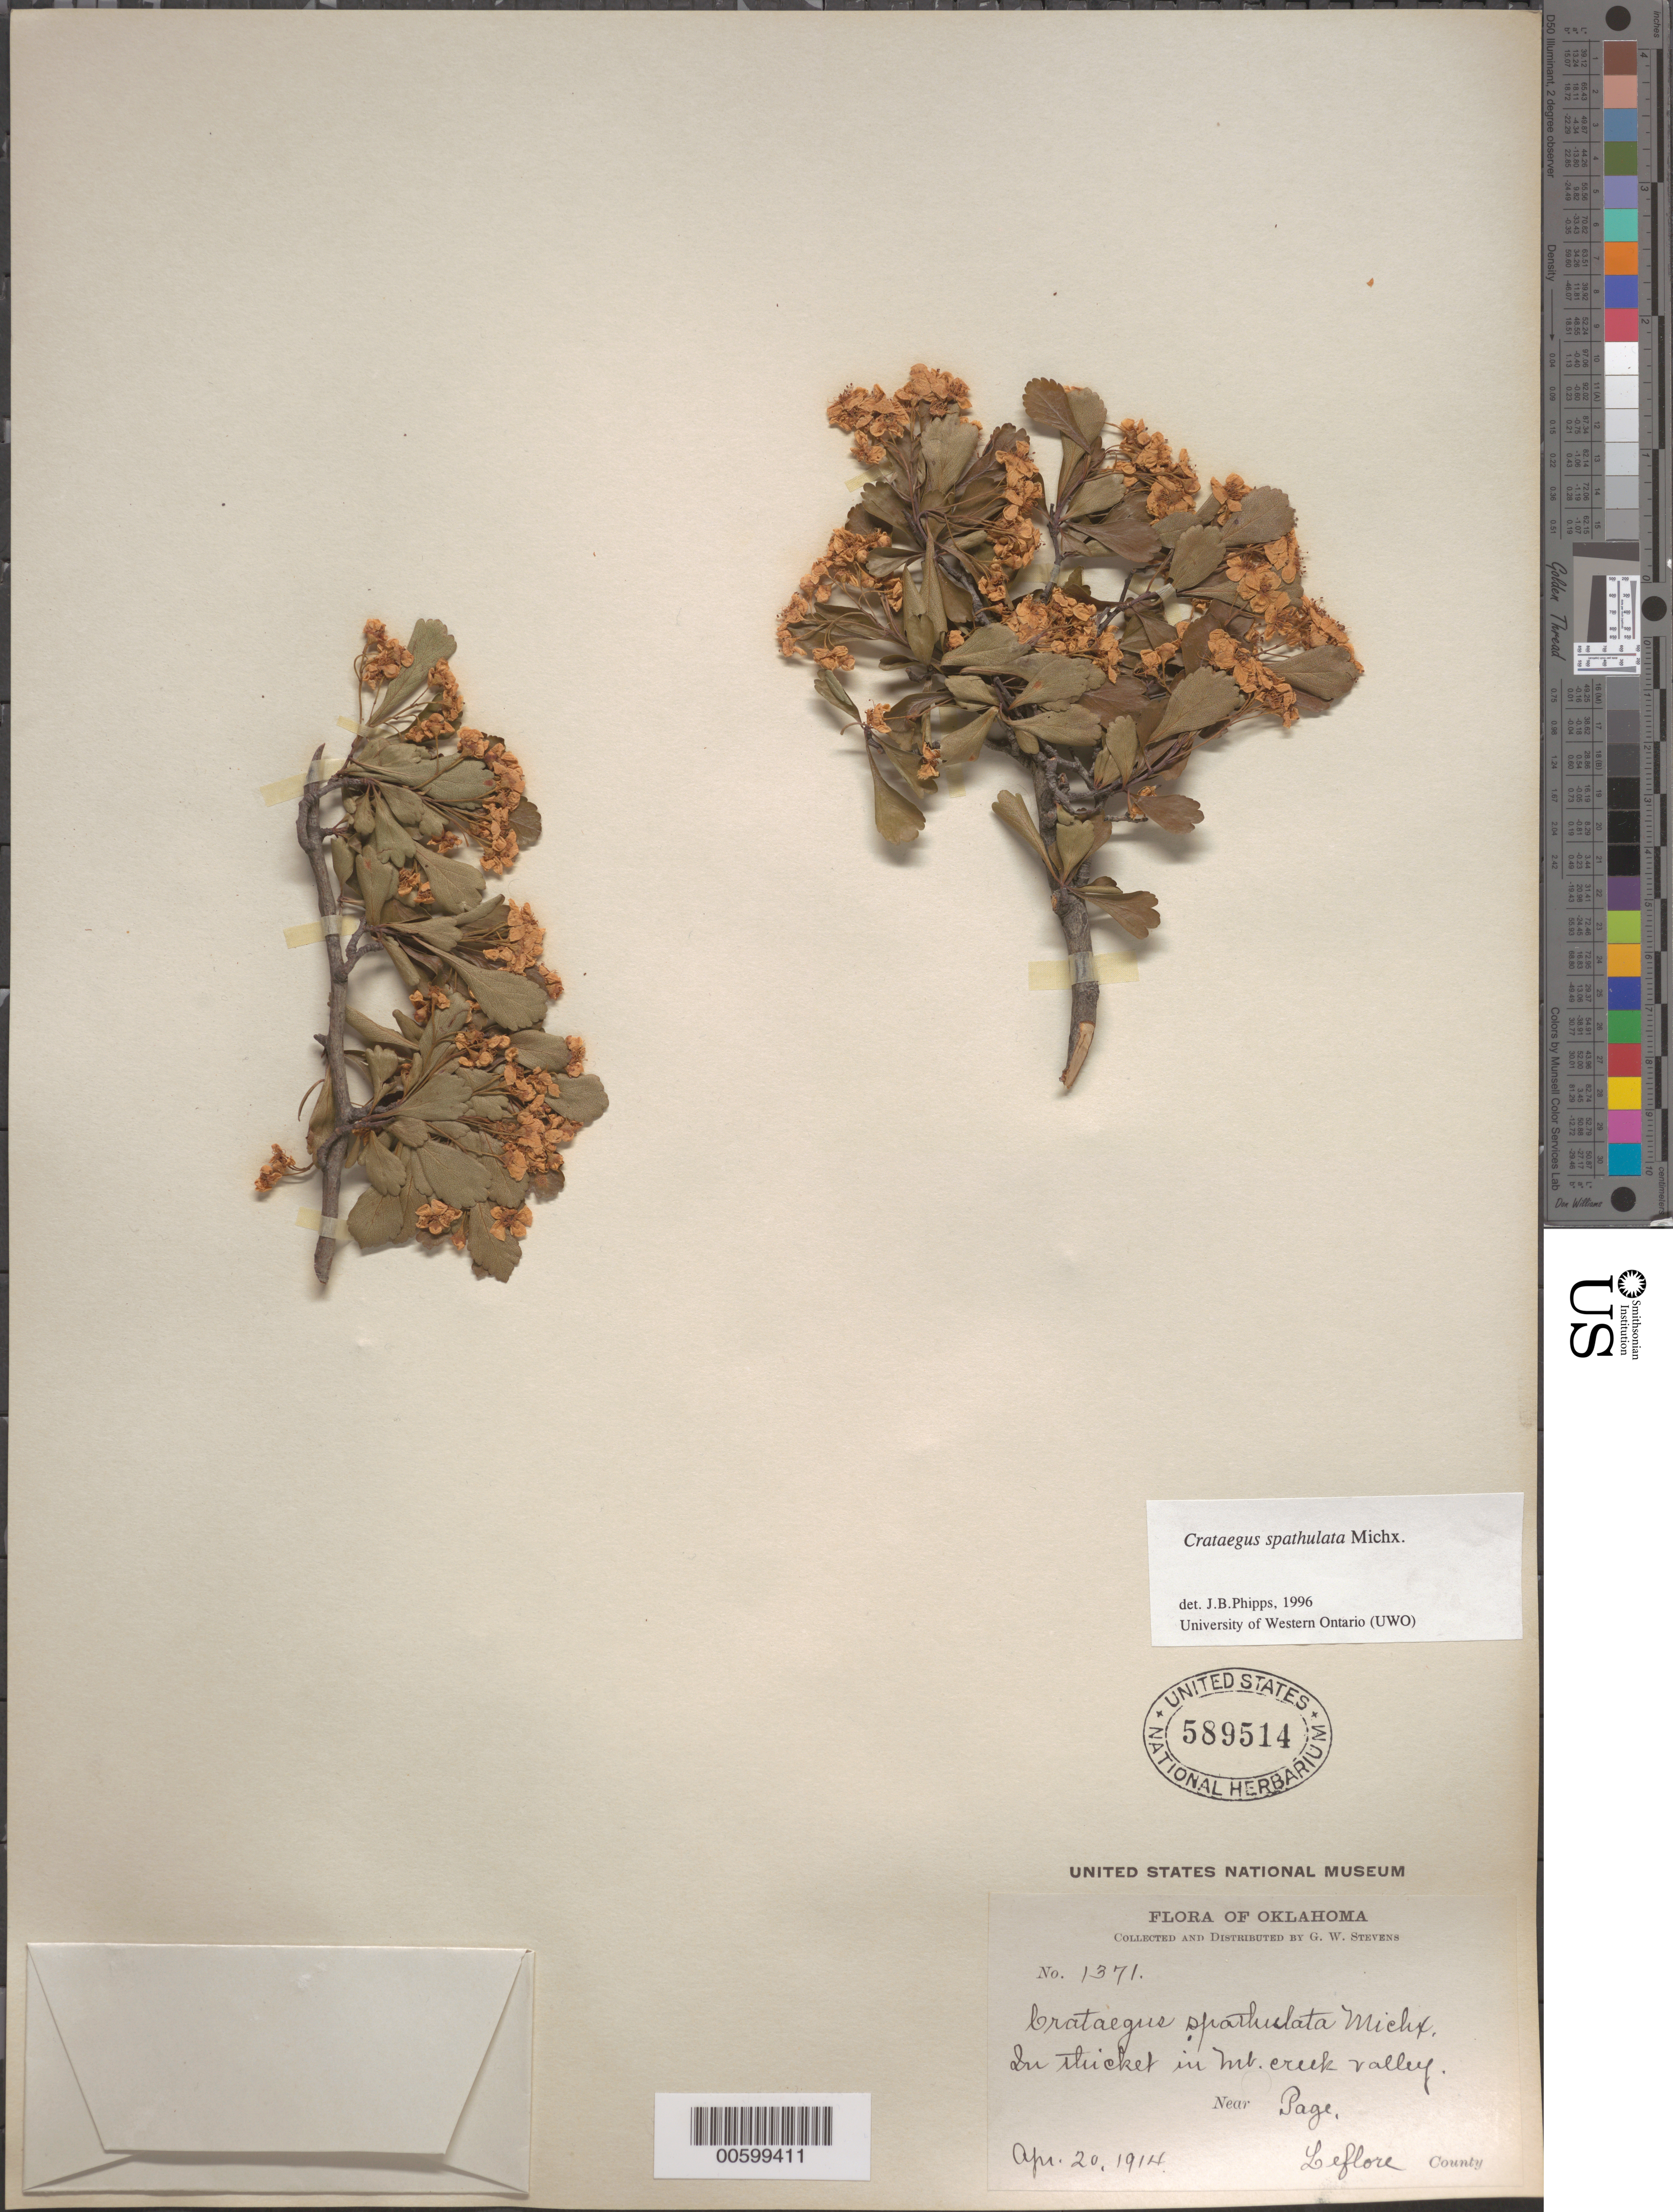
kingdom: Plantae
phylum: Tracheophyta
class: Magnoliopsida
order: Rosales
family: Rosaceae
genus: Crataegus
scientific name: Crataegus spathulata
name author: Michx.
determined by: Phipps, James B., (UWO), University of Western Ontario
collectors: G. W. Stevens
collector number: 1371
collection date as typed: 20 Apr 1914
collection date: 1914-04-20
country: United States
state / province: Oklahoma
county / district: Le Flore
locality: near Page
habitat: in thicket in Mt. creek valley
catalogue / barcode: US 589514